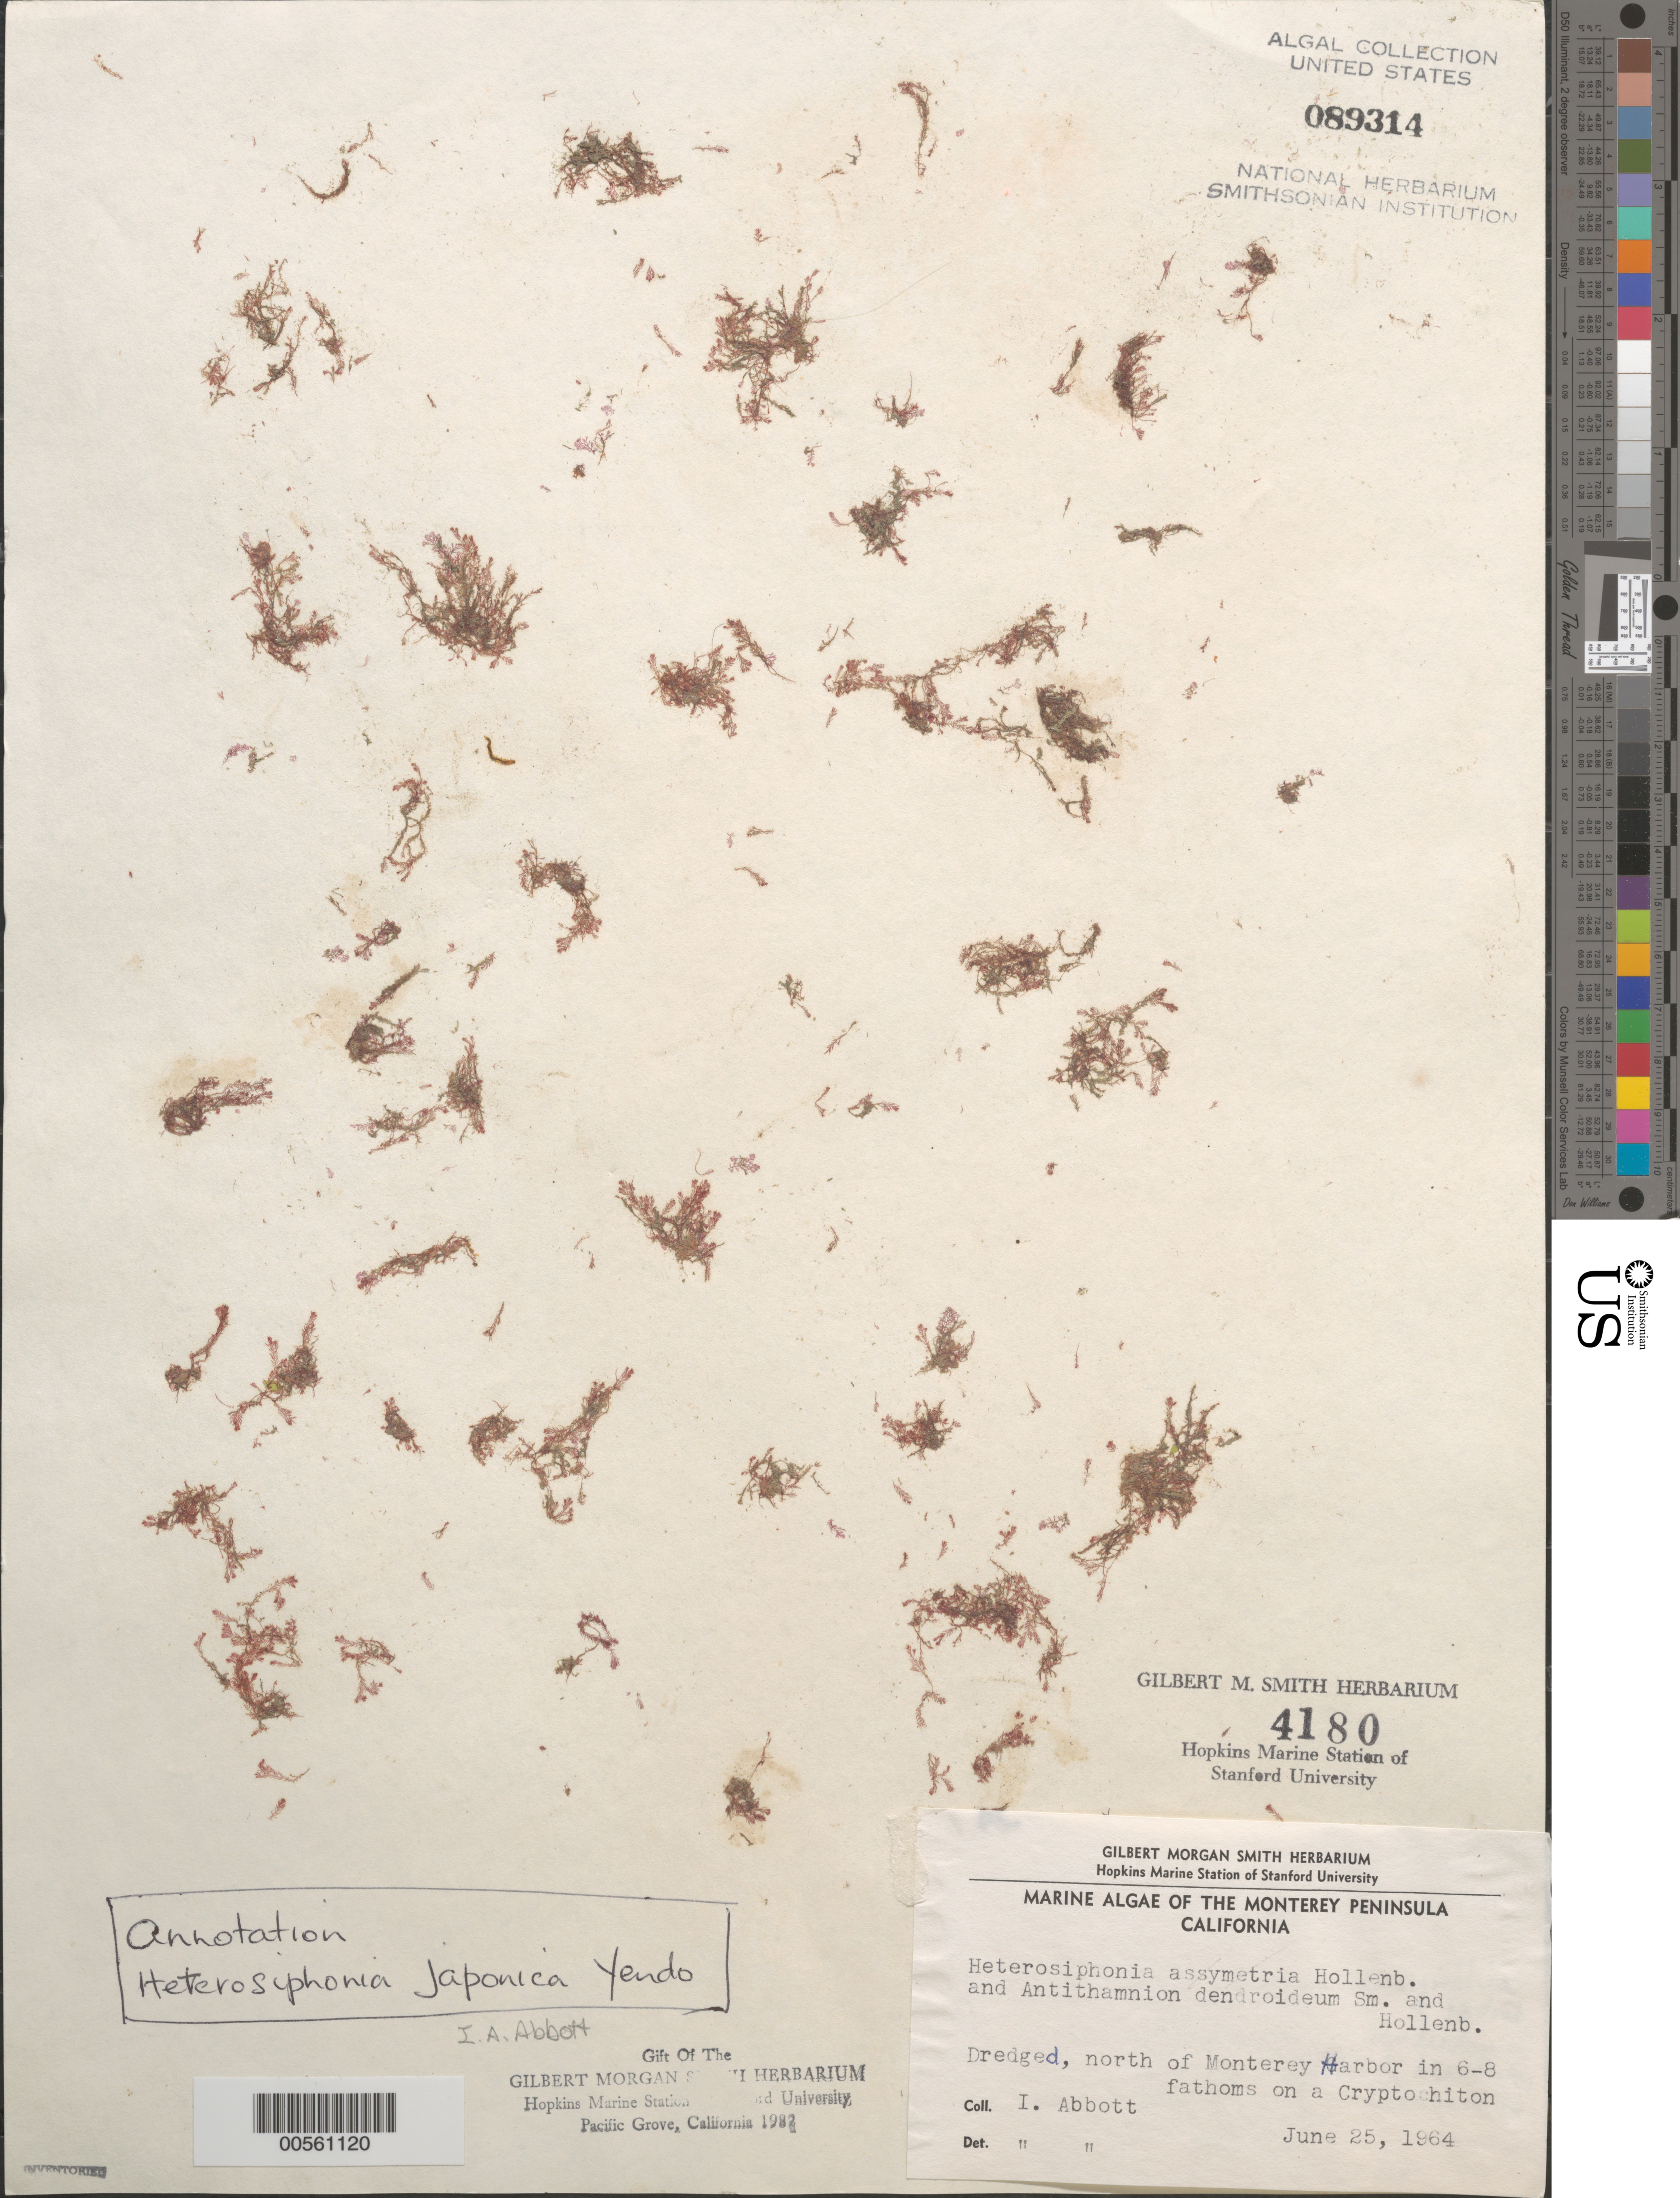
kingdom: Plantae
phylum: Rhodophyta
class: Florideophyceae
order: Ceramiales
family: Dasyaceae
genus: Dasysiphonia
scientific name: Dasysiphonia japonica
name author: (Yendo) H.-S. Kim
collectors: I. A. Abbott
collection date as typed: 25 Jun 1964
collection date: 1964-06-25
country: United States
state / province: California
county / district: Monterey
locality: North of Monterey Harbor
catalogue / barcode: US 89314